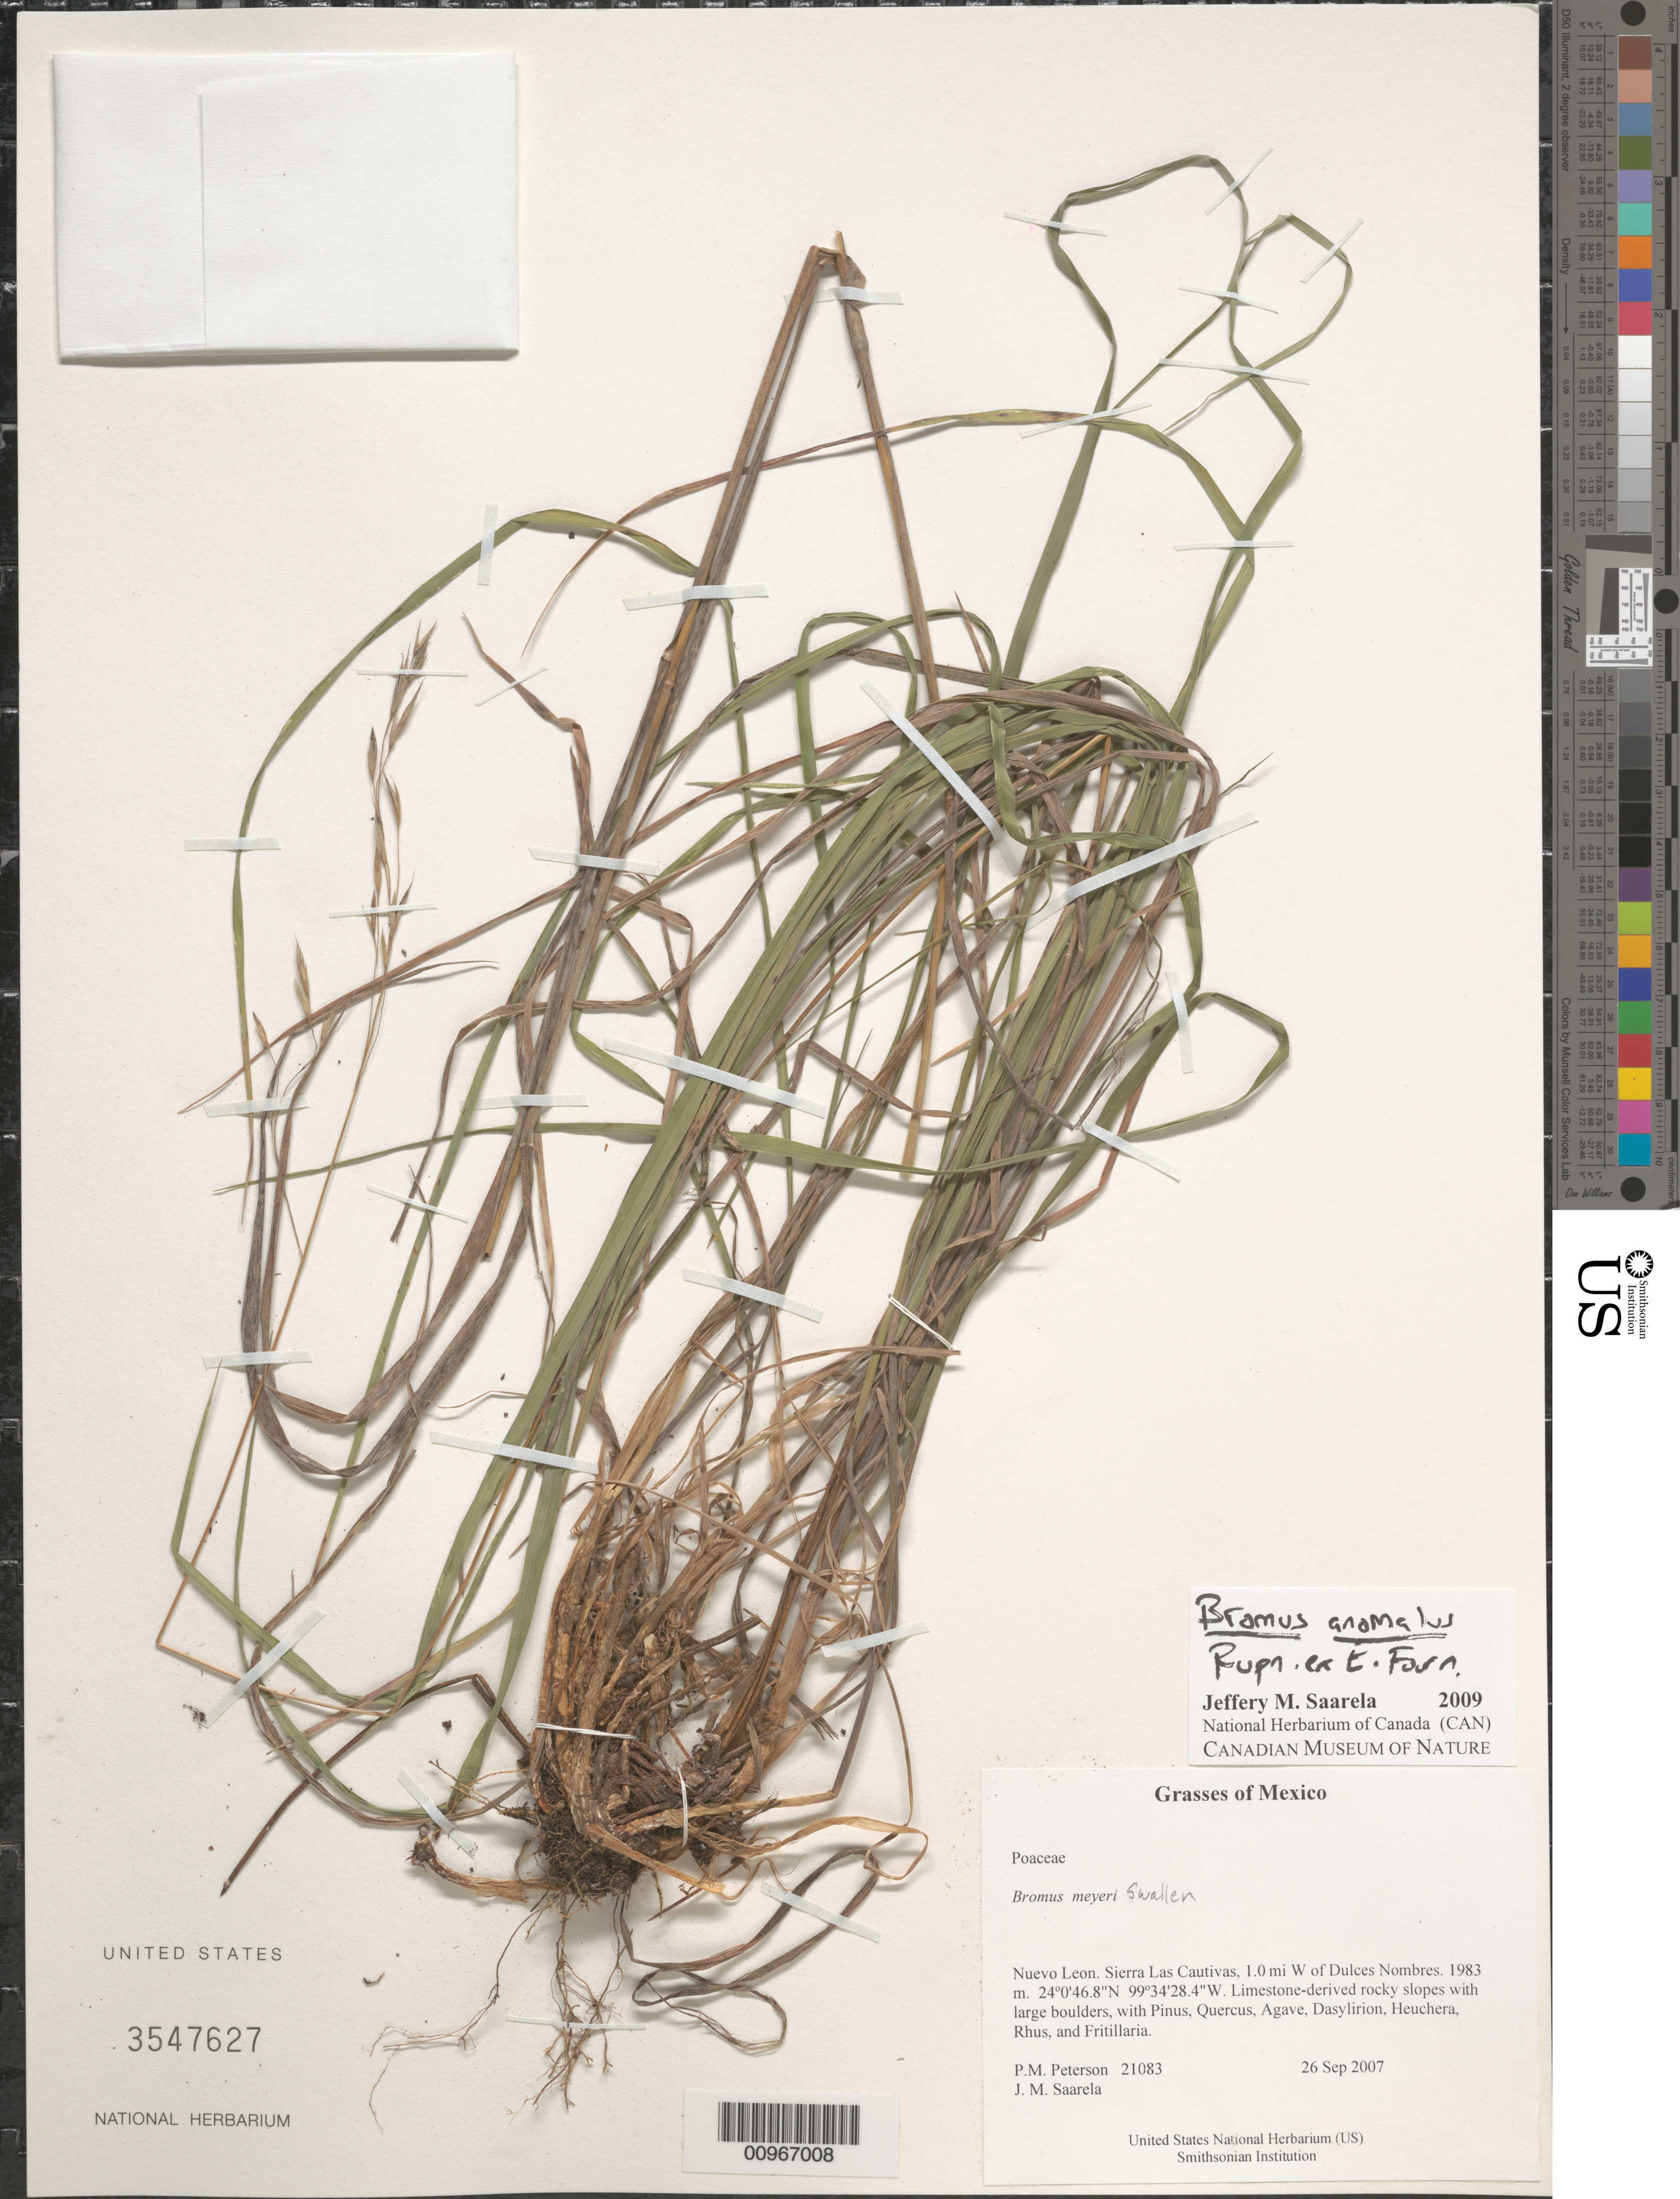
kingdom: Plantae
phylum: Tracheophyta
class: Liliopsida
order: Poales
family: Poaceae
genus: Bromus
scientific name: Bromus anomalus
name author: Rupr. ex E. Fourn.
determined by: Saarela, J. M., (CAN), Canadian Museum of Nature (CANADA)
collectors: P. M. Peterson & J. Saarela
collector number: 21083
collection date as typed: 26 Sep 2007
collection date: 2007-09-26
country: Mexico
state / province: Nuevo León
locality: Sierra Las Cautivas, 1.0 mi W of Dulces Nombres.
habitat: Limestone-derived rocky slopes with large boulders, with Pinus, Quercus, Agave, Dasylirion, Heuchera, Rhus, and Fritillaria.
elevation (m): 1983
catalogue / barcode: US 3547627